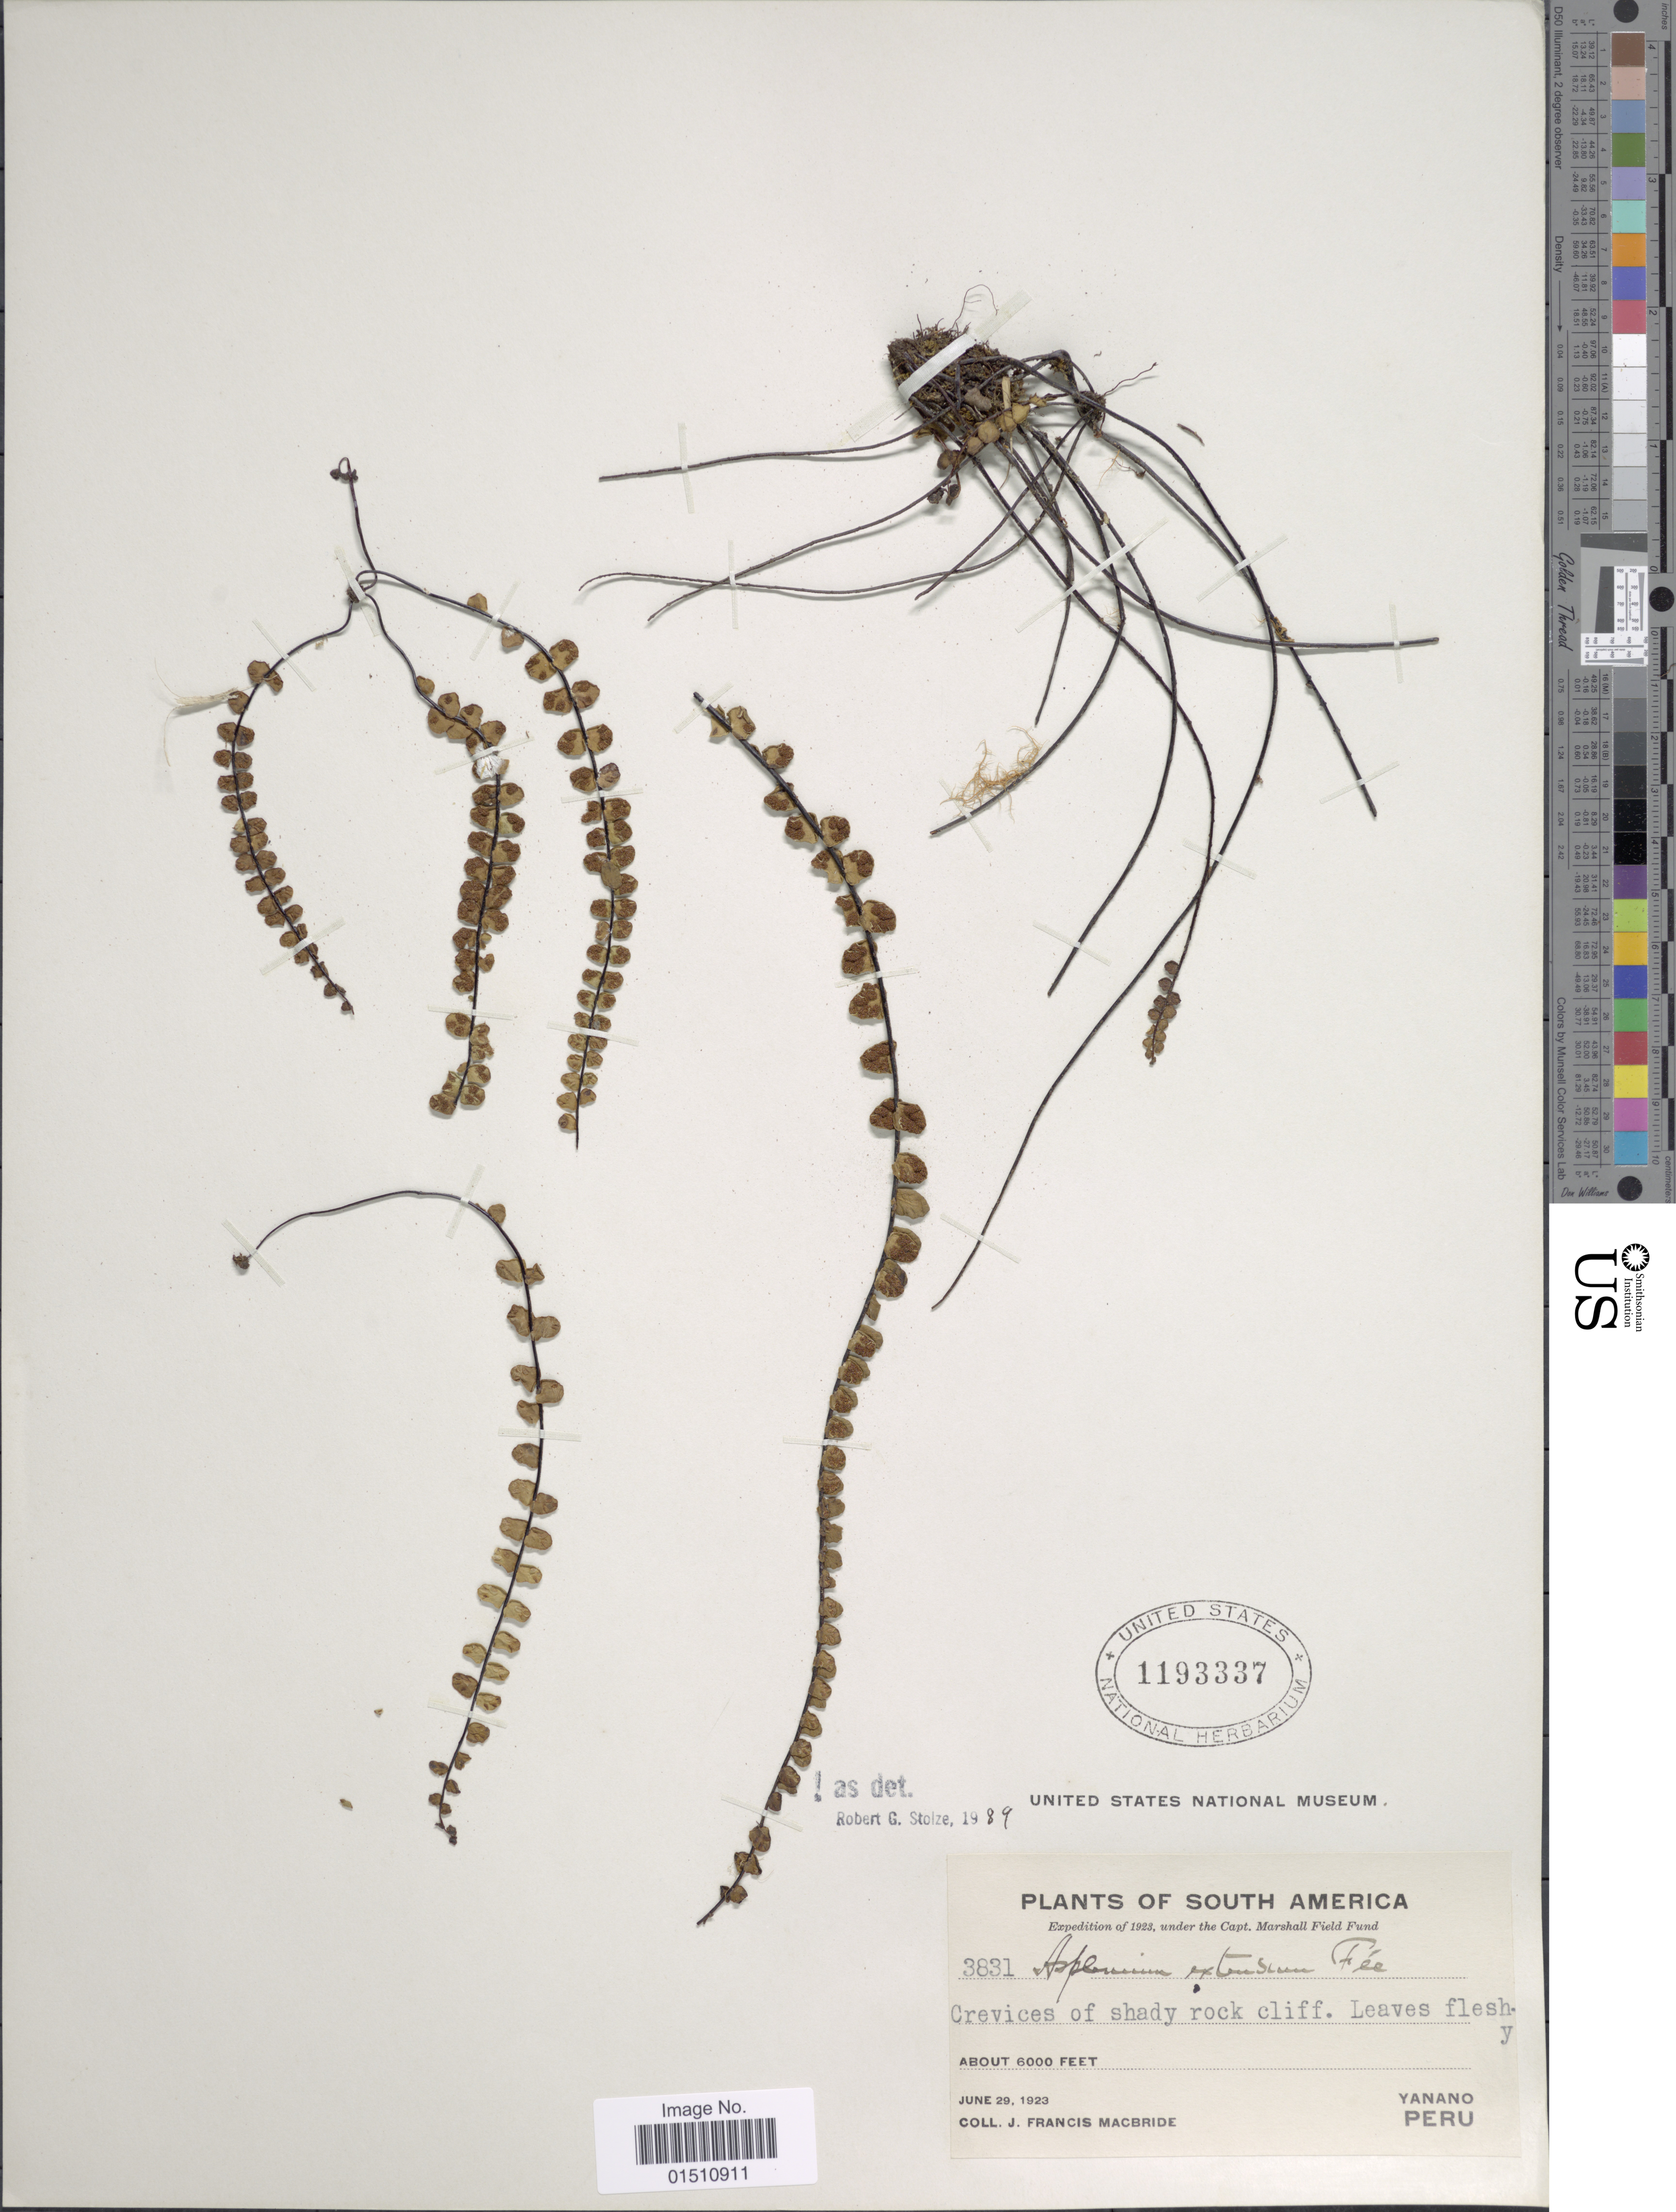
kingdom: Plantae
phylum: Tracheophyta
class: Polypodiopsida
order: Polypodiales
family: Aspleniaceae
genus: Asplenium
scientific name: Asplenium extensum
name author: Fée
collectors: J. F. Macbride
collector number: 3831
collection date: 1923-06-29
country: Peru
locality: South America, Yanano, Peru.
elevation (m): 1829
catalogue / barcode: US 1193337